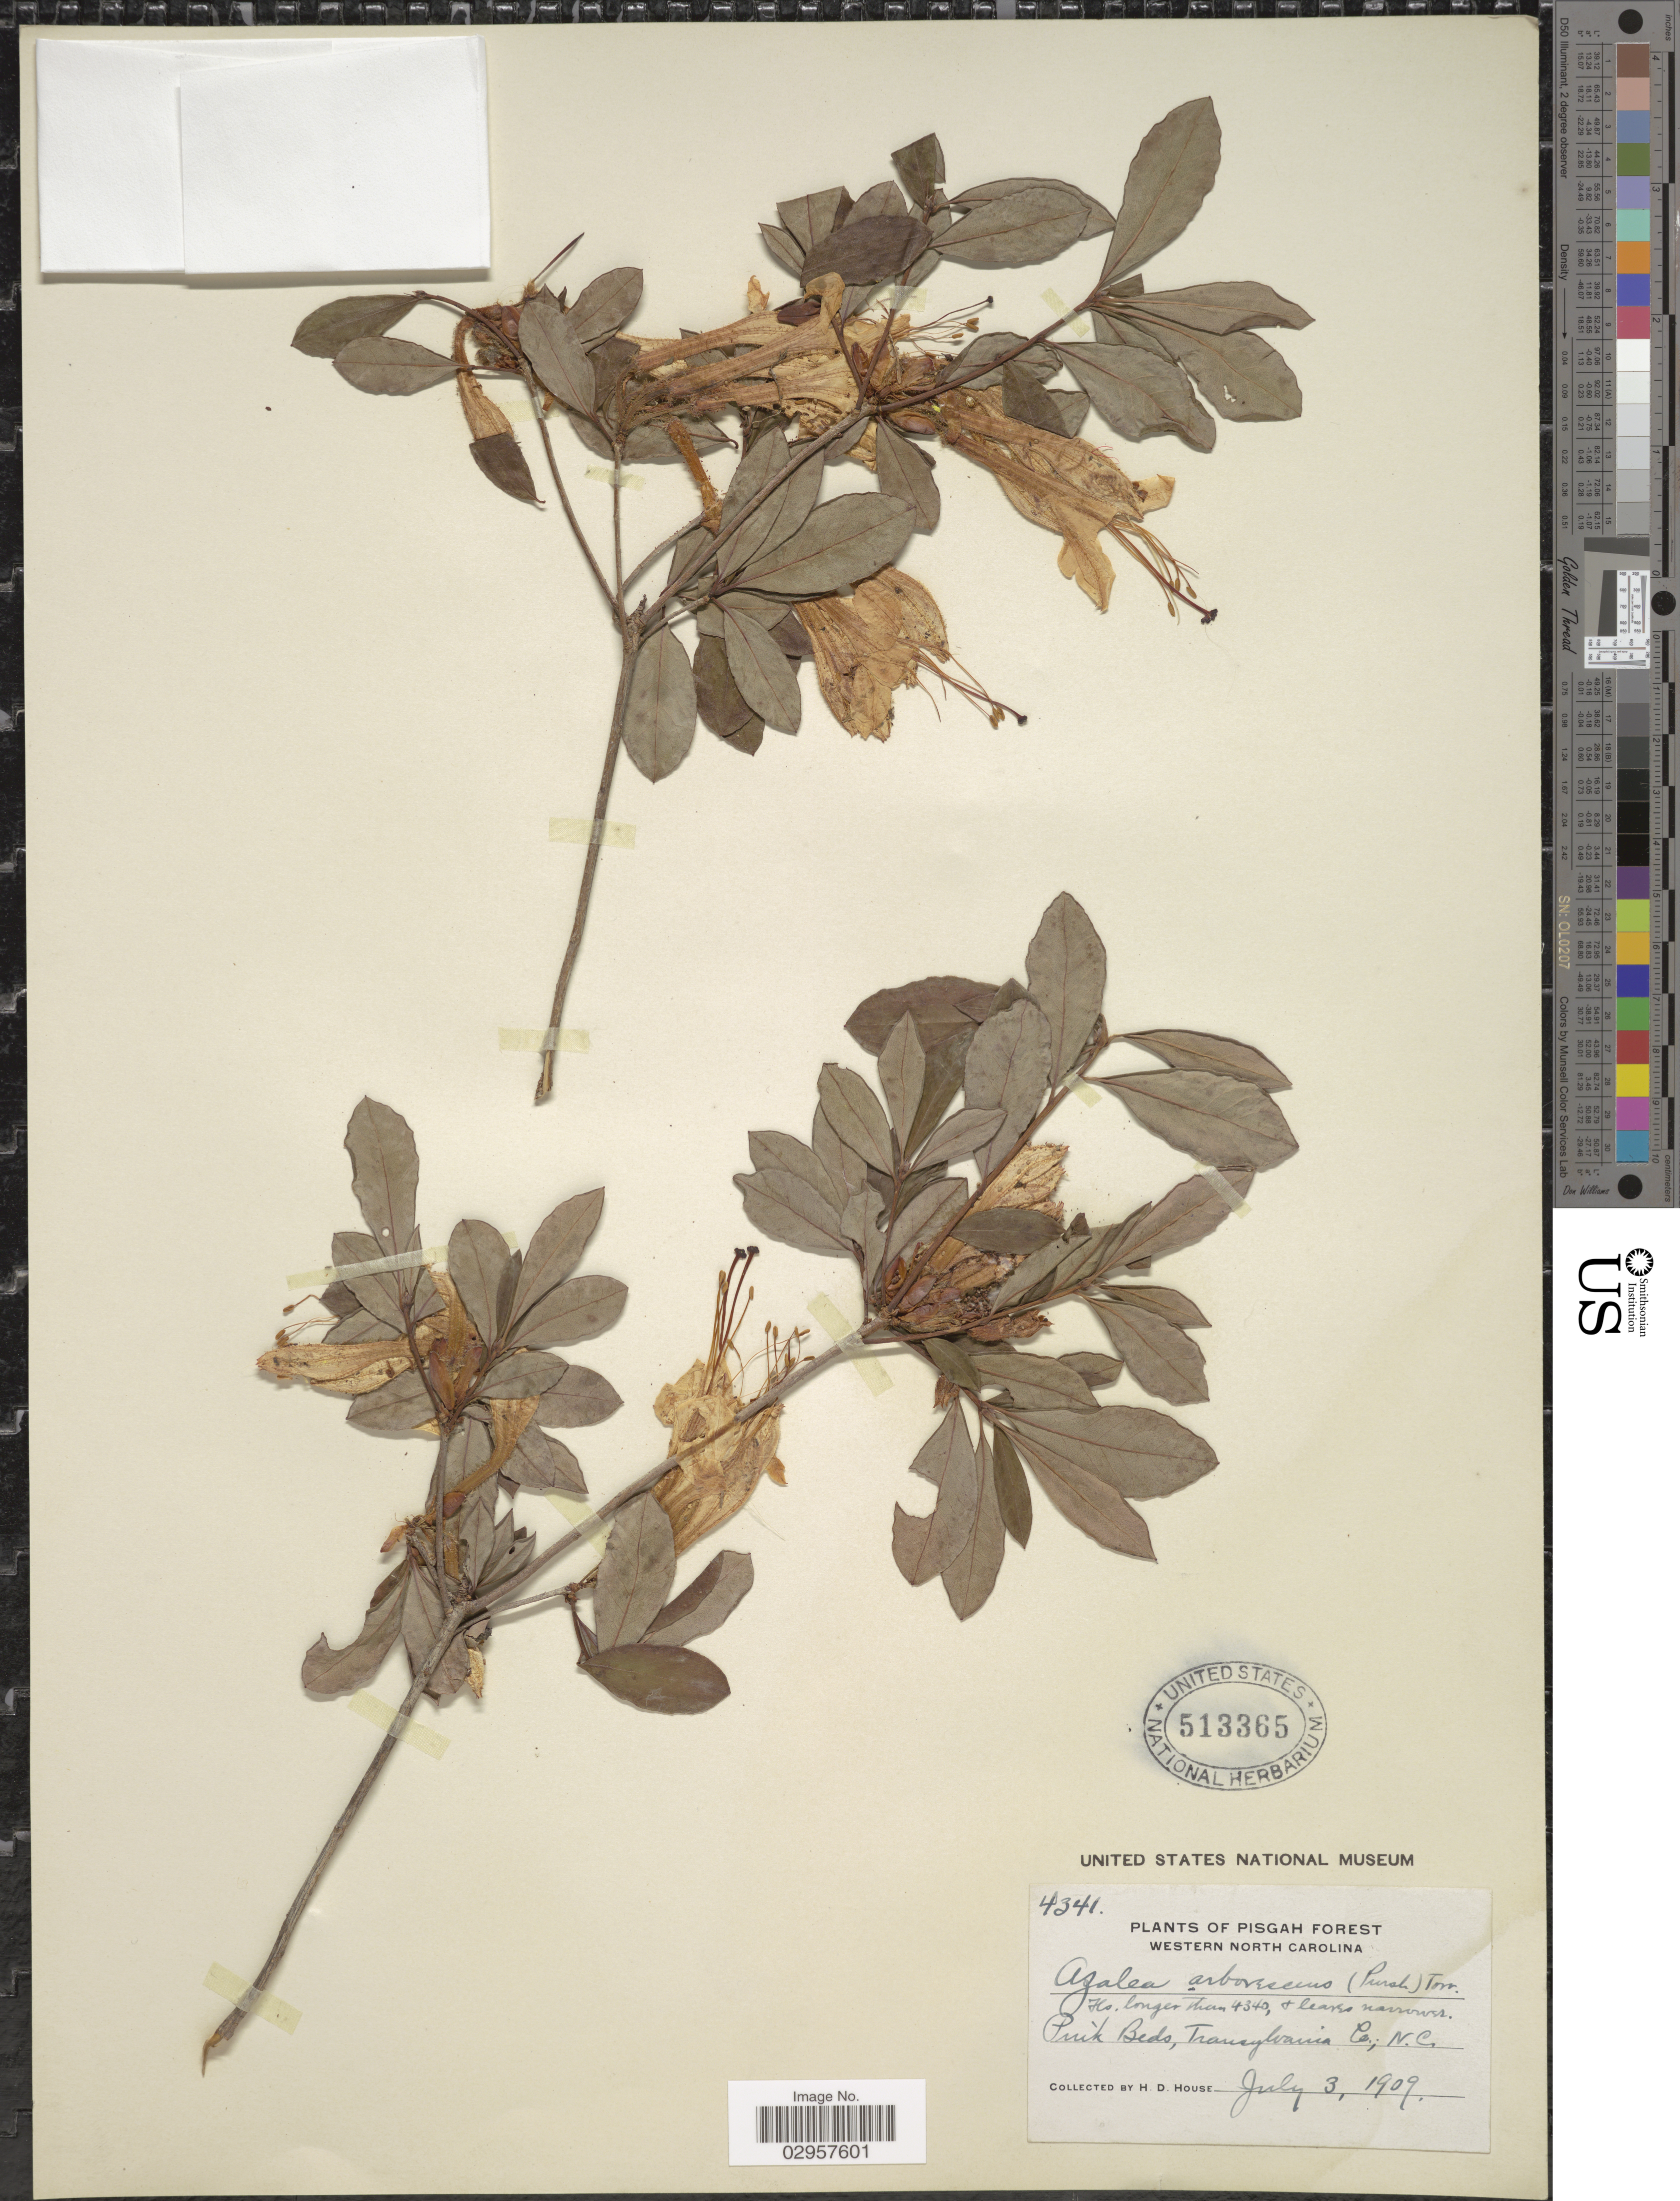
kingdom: Plantae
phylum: Tracheophyta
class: Magnoliopsida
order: Ericales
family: Ericaceae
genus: Rhododendron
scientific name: Rhododendron arborescens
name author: (Pursh) Torr.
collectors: H. D. House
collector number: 4341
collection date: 1909-07-03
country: United States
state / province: North Carolina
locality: Pisgah Forest. Western North Carolina. Pink Beds, Transylvania Co.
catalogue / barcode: US 513365